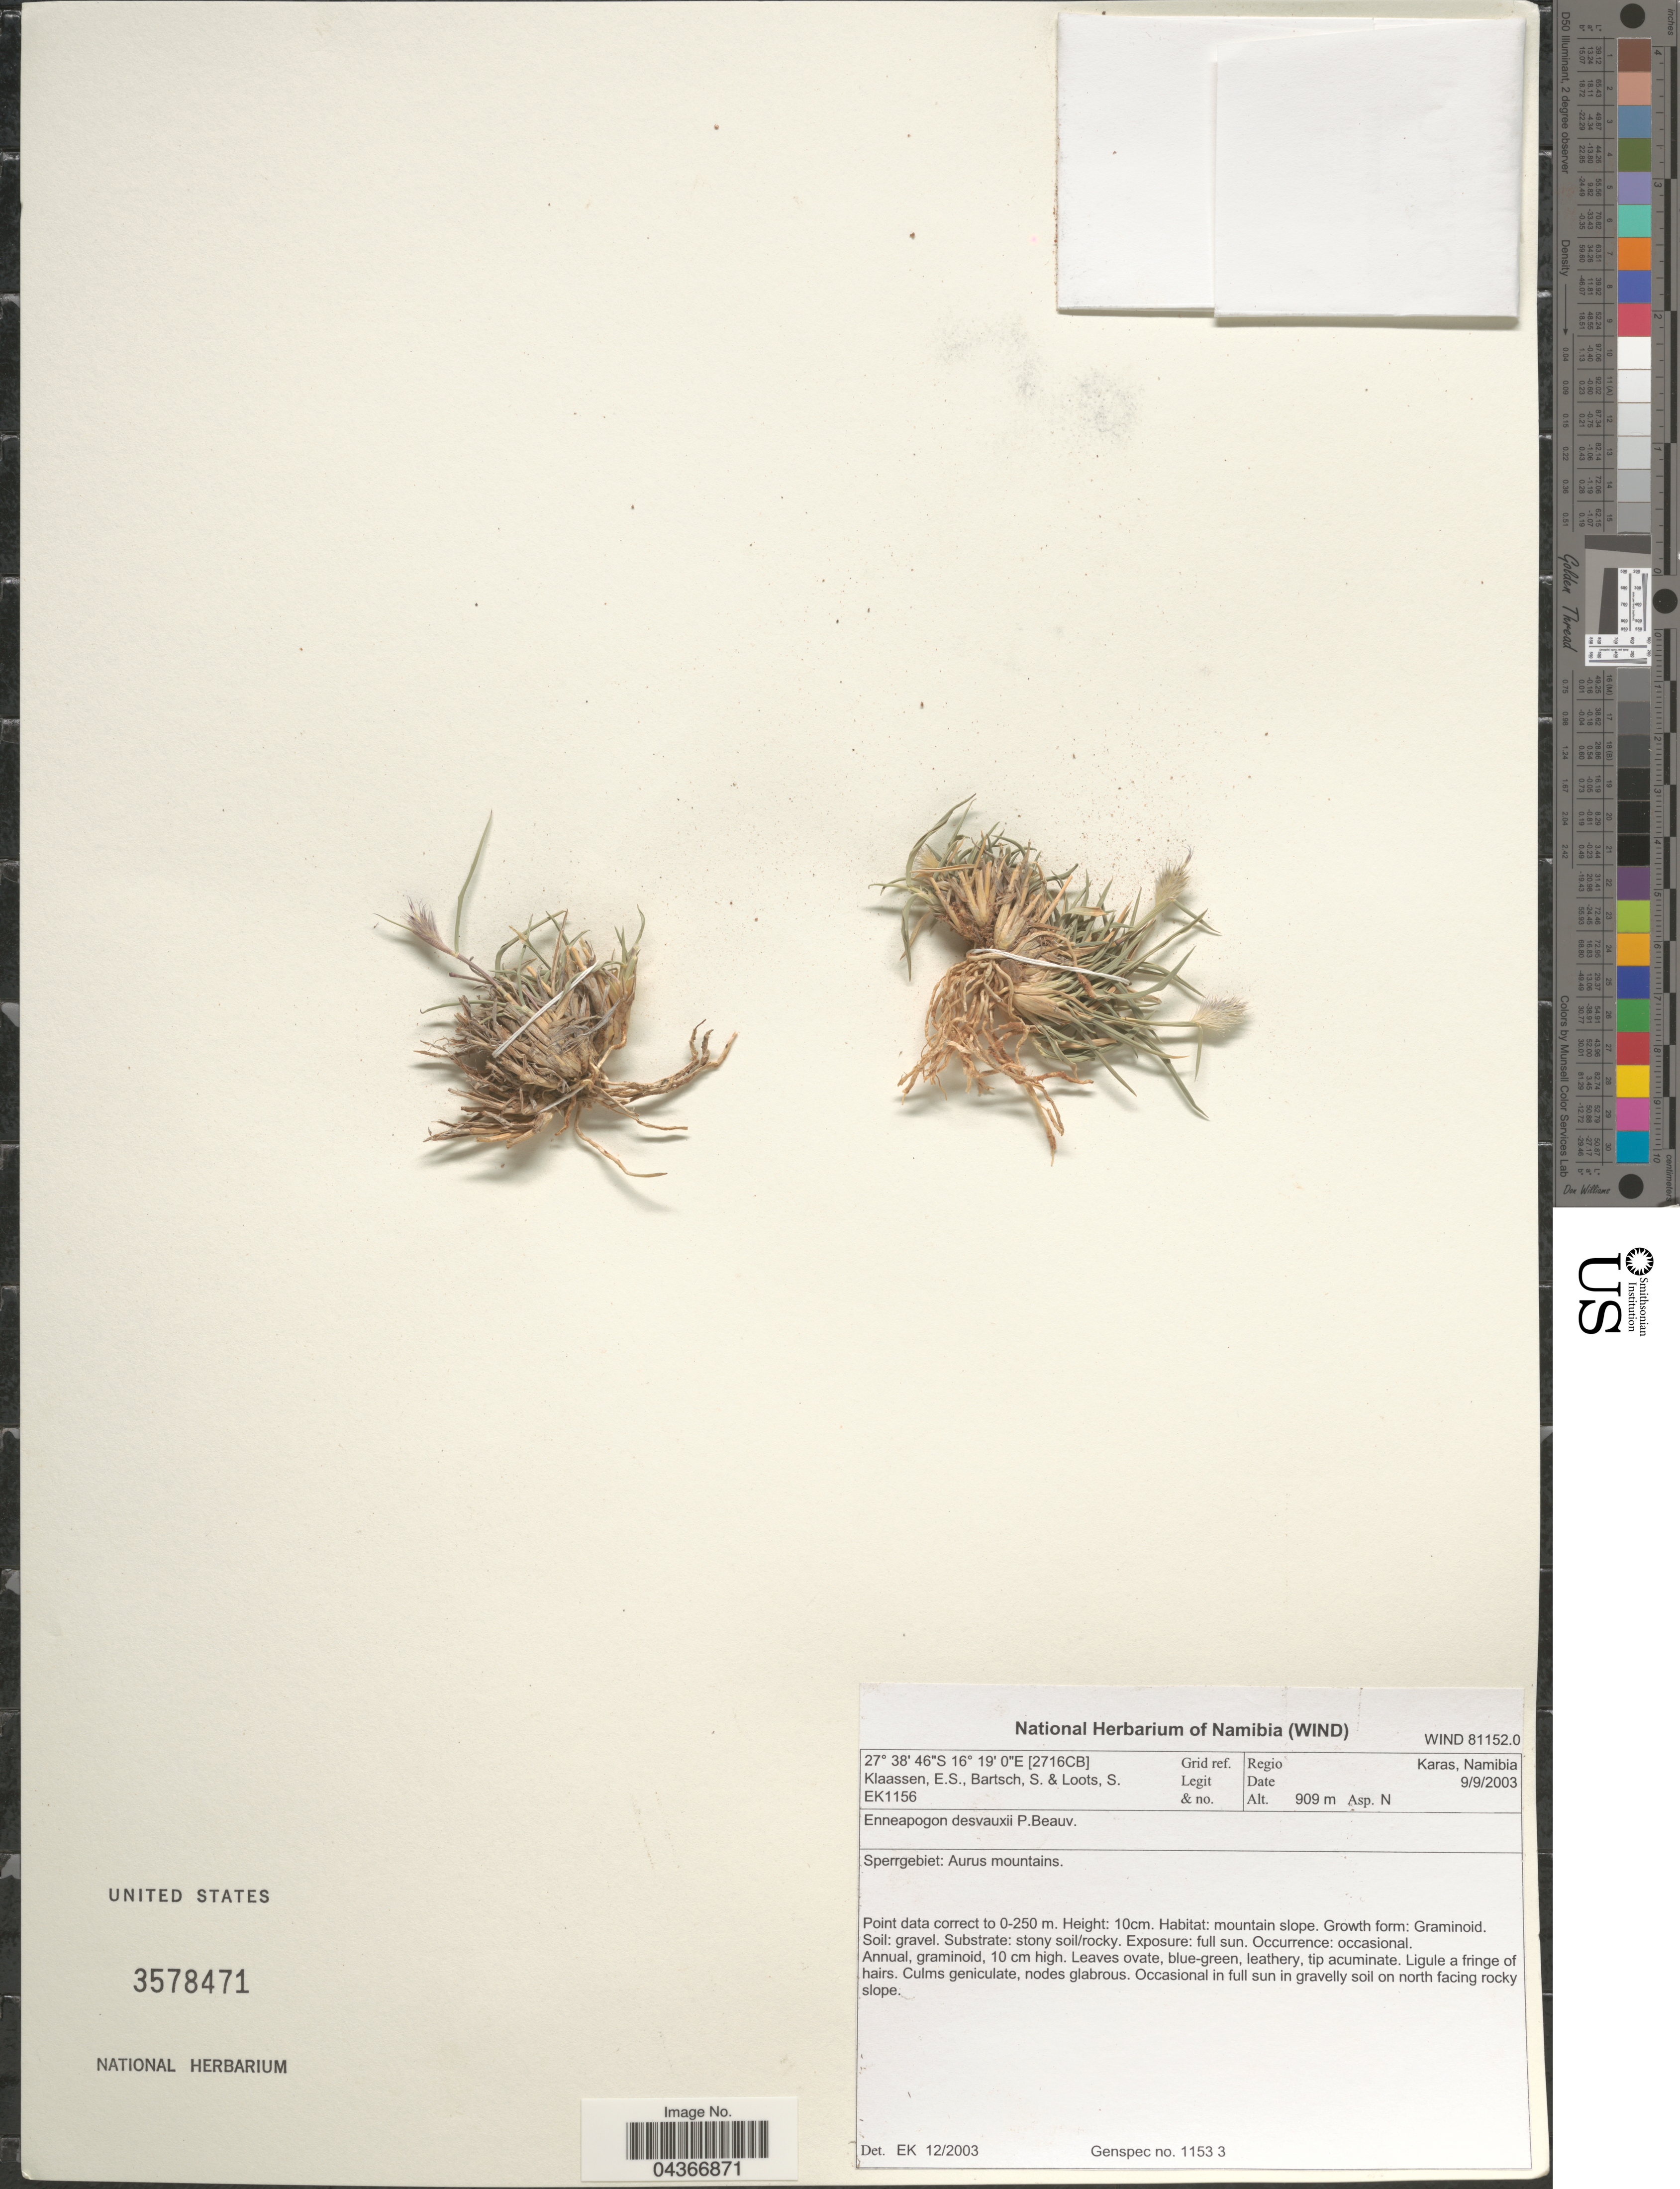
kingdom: Plantae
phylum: Tracheophyta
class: Liliopsida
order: Poales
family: Poaceae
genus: Enneapogon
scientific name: Enneapogon desvauxii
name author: P. Beauv.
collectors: E. S. Klaassen, S. Bartsch & S. Loots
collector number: EK1156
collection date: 2003-09-09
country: Namibia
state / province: Karas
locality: Grid ref. [2716CB]. Regio Karas. Sperrgebiet: Aurus mountains.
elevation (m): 909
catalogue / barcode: US 3578471